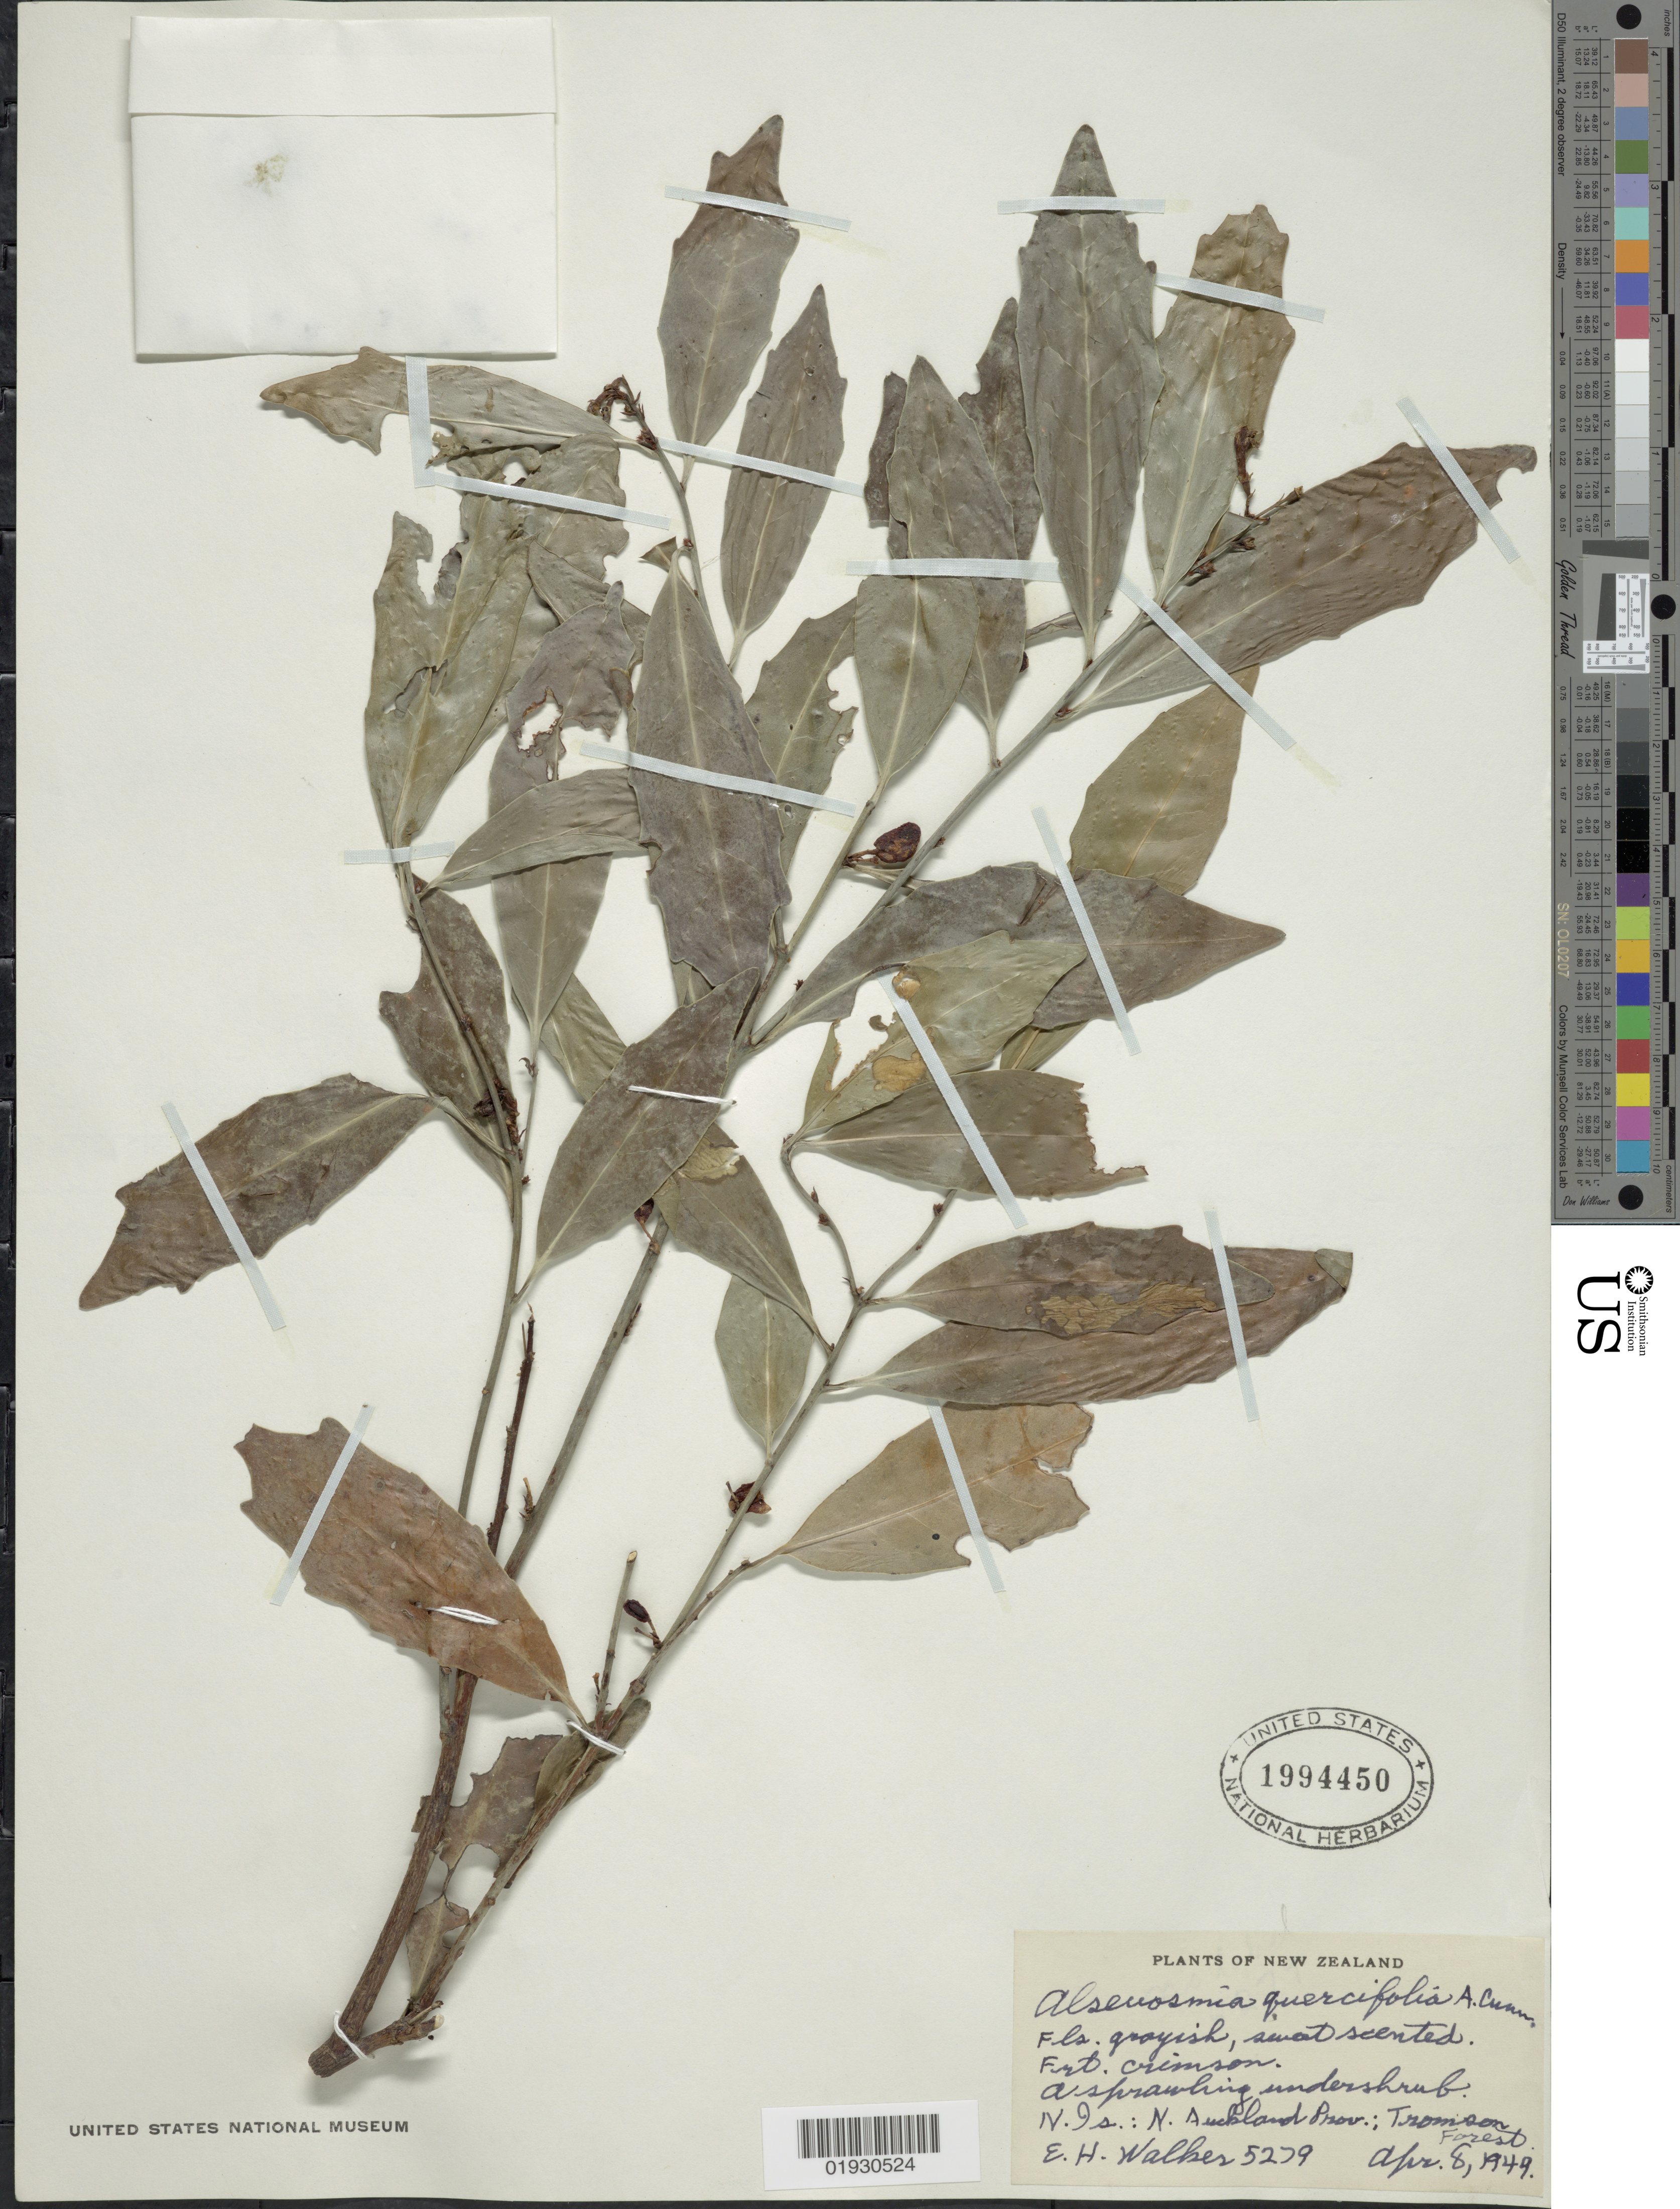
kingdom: Plantae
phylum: Tracheophyta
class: Magnoliopsida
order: Asterales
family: Alseuosmiaceae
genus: Alseuosmia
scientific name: Alseuosmia quercifolia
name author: A. Cunn.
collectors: E. H. Walker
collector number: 5279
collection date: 1949-04-08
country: New Zealand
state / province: Auckland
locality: N. Is.: N. Auckland Prov.; Tromson Forest.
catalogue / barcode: US 1994450